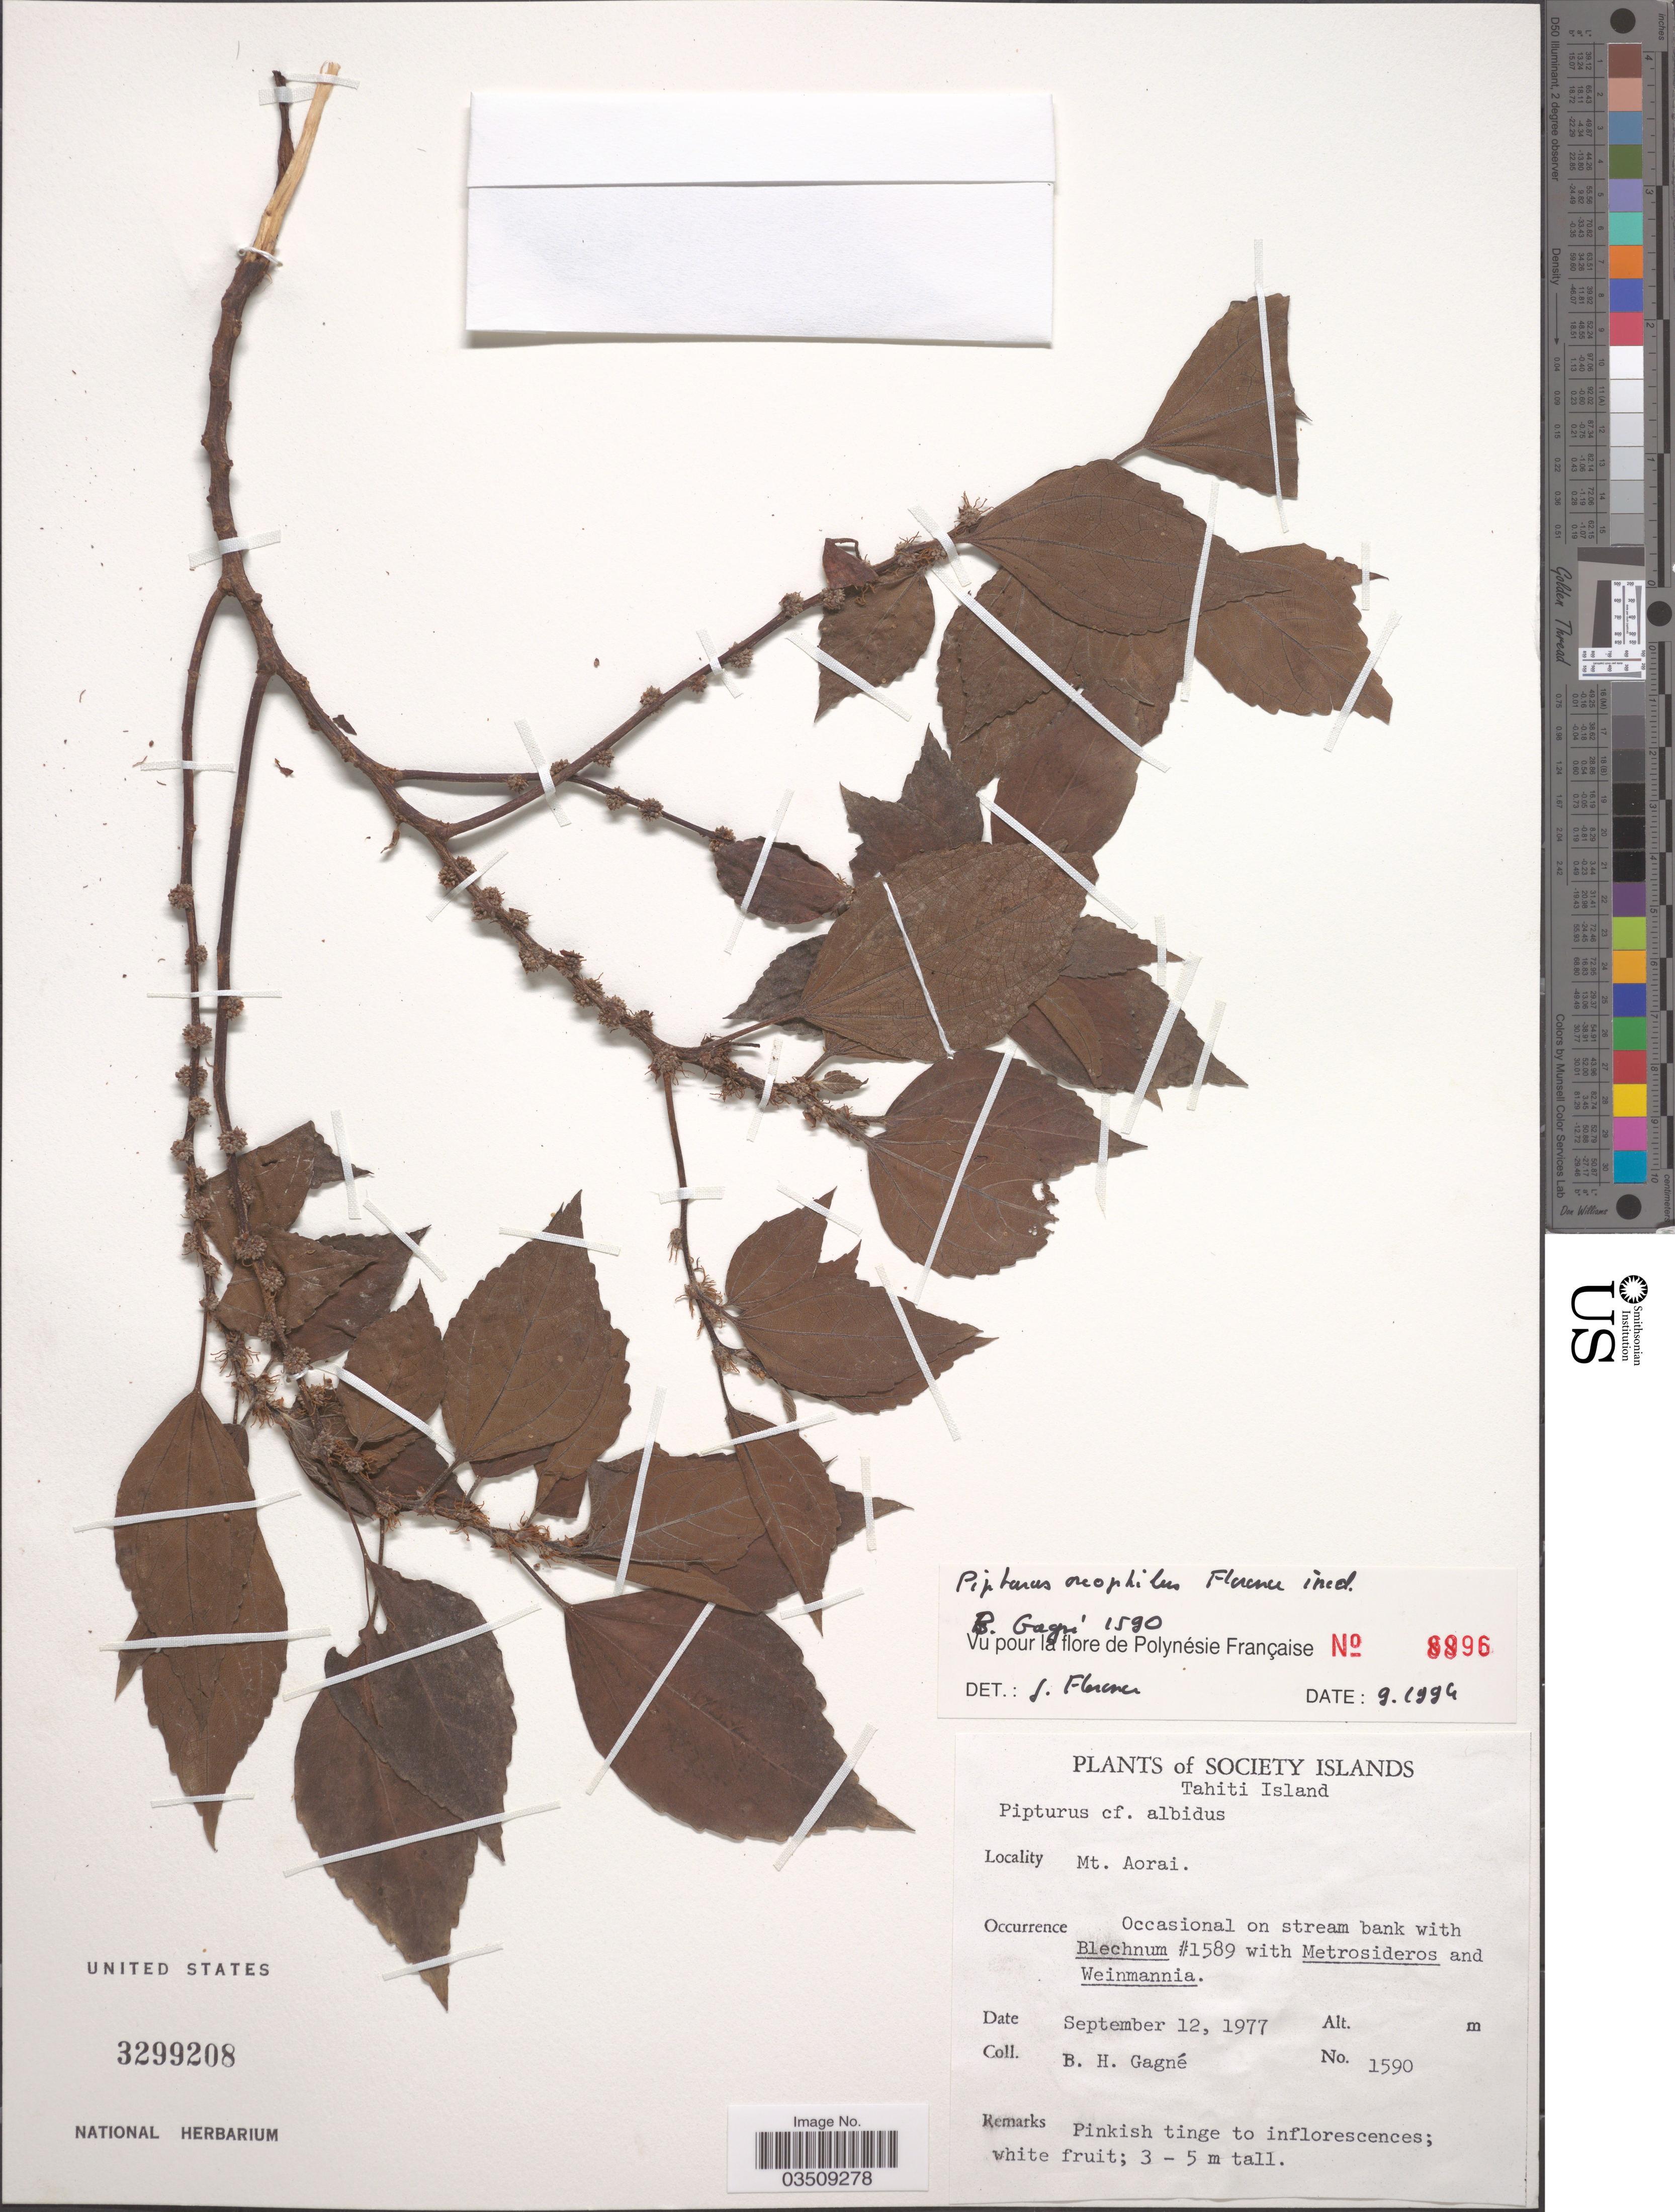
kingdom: Plantae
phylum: Tracheophyta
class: Magnoliopsida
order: Rosales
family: Urticaceae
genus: Pipturus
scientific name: Pipturus oreophilus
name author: J. Florence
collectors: B. H. Gagné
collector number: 1590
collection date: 1977-09-12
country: French Polynesia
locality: Society Islands. Tahiti. Mt. Aorai.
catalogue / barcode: US 3299208